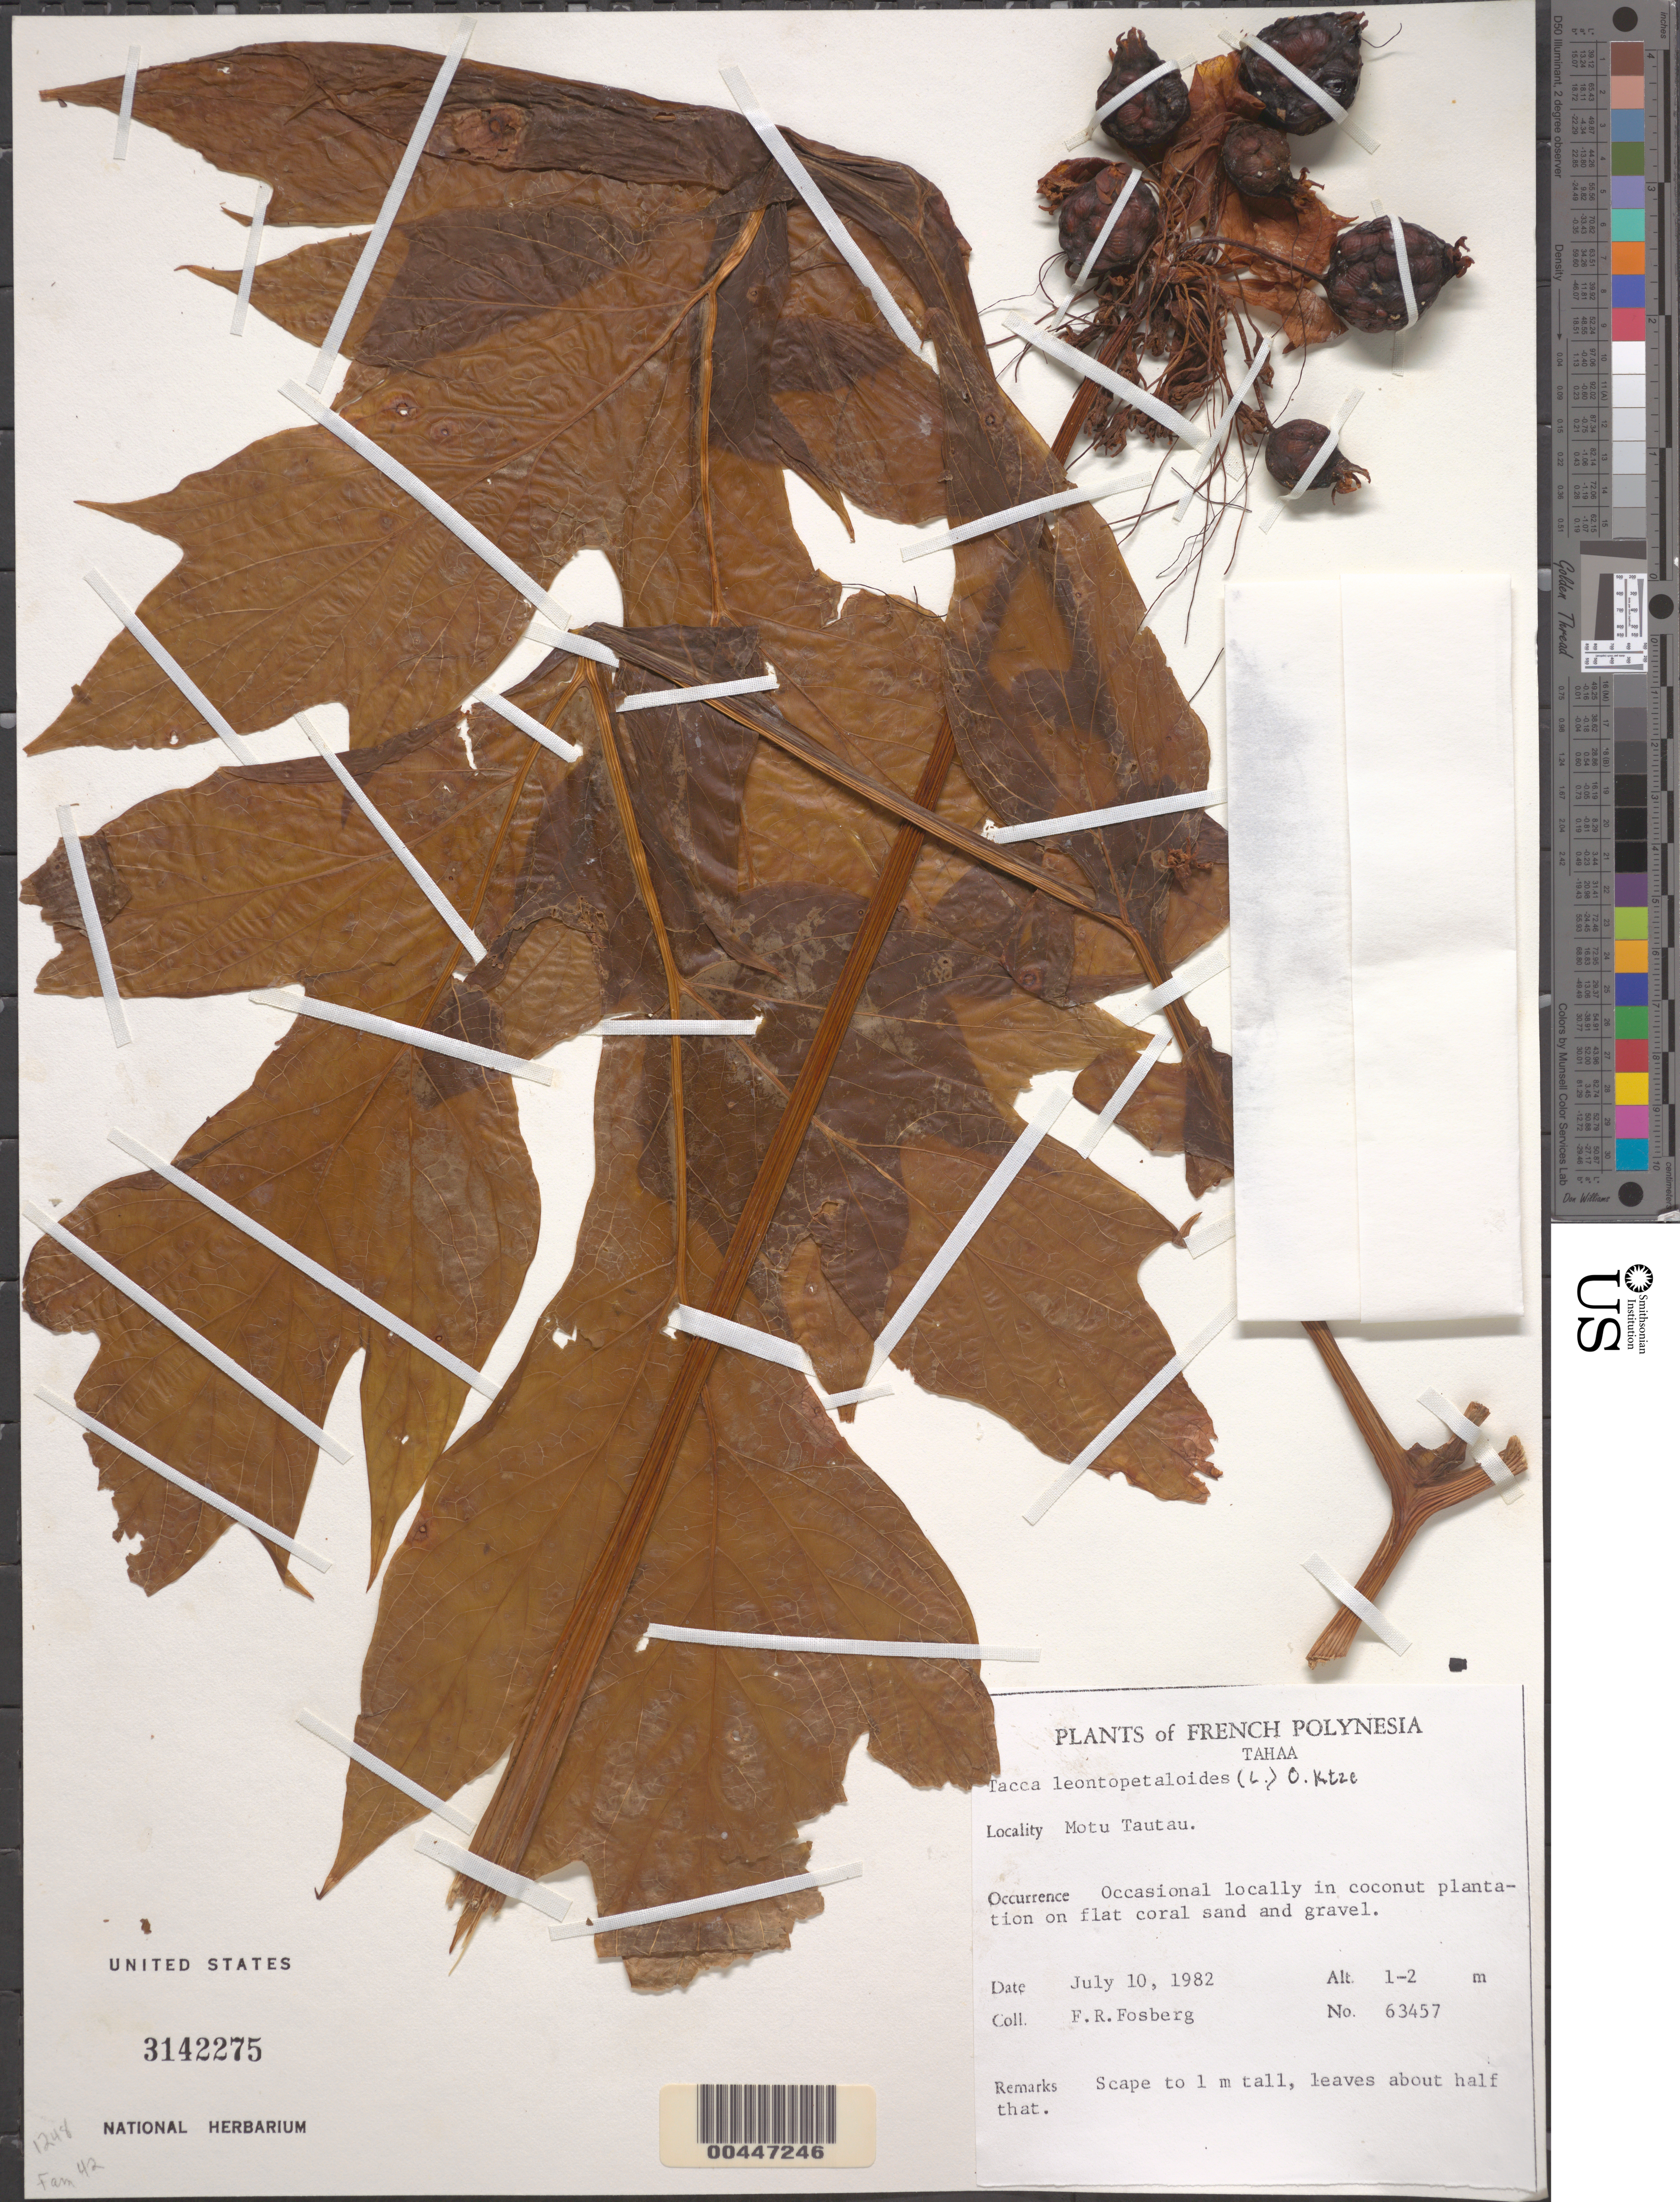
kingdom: Plantae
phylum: Tracheophyta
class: Liliopsida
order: Dioscoreales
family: Dioscoreaceae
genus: Tacca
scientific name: Tacca leontopetaloides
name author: (L.) Kuntze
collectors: F. R. Fosberg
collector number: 63457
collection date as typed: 10 Jul 1982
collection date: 1982-07-10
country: French Polynesia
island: Tahaa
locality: Motu tautau [Society Is.]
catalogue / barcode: US 3142275